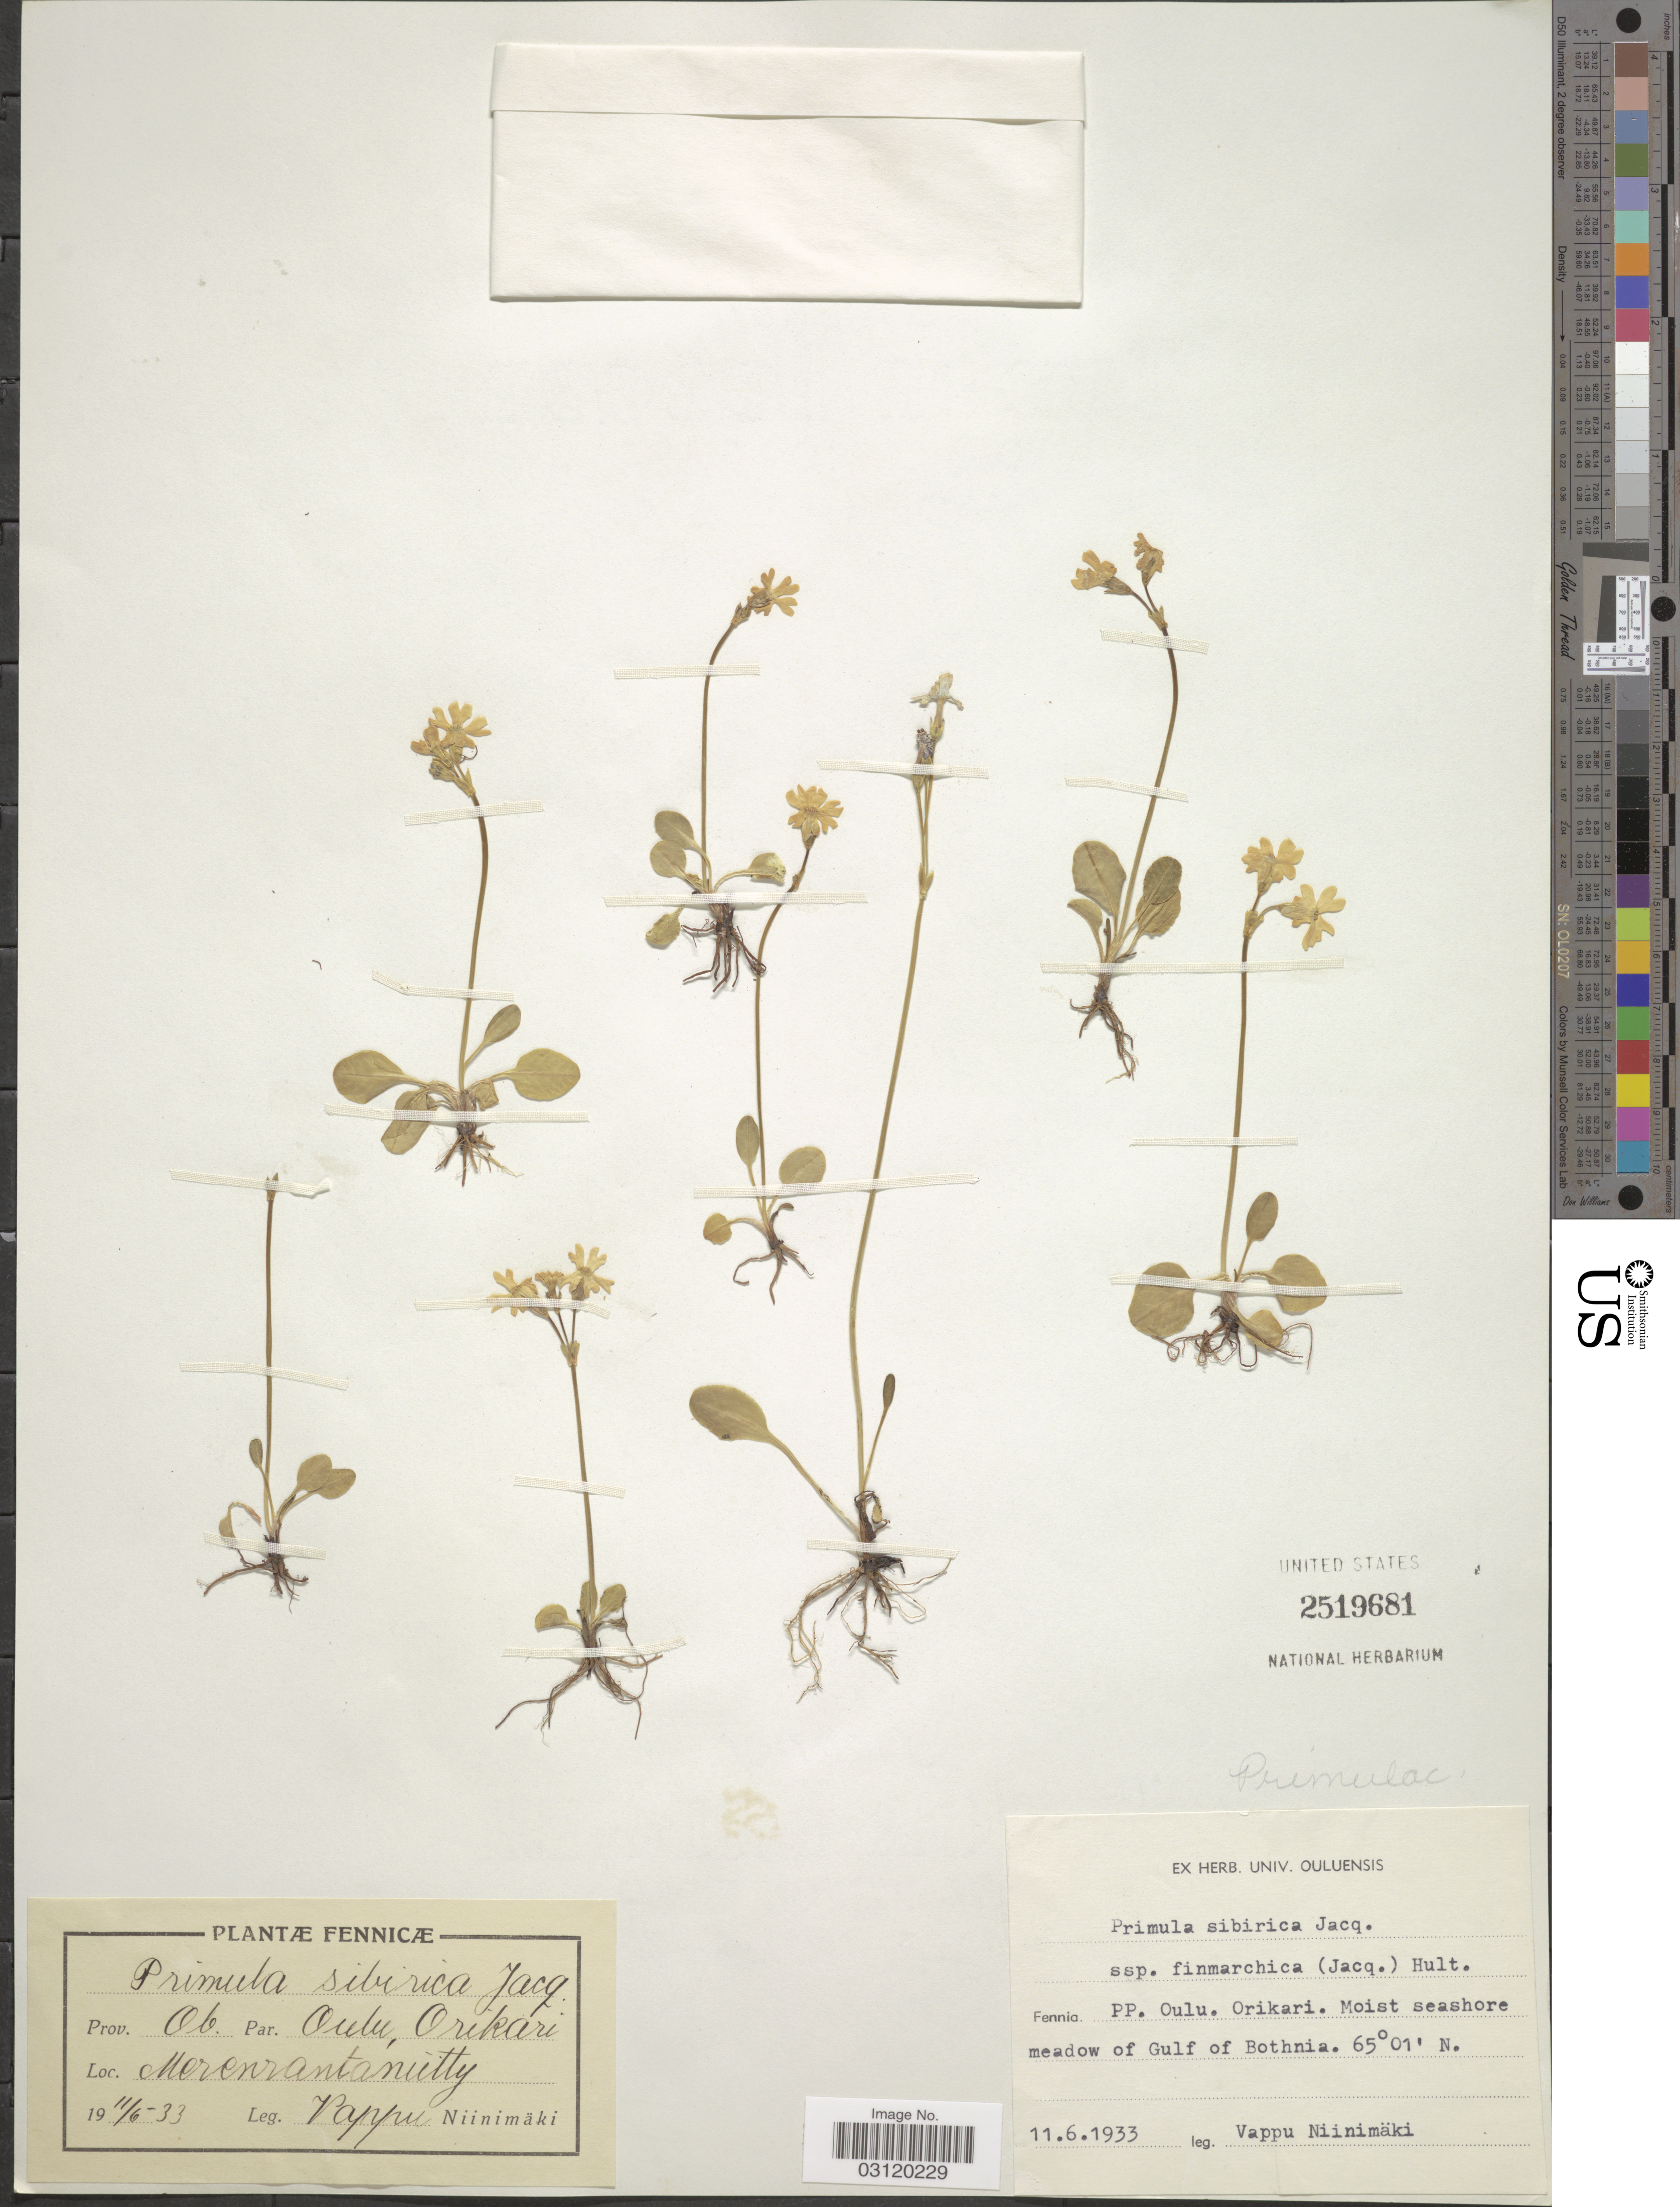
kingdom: Plantae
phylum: Tracheophyta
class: Magnoliopsida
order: Ericales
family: Primulaceae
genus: Primula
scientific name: Primula sibirica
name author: Wulfen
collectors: V. Niinimäki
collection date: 1933-06-11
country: Finland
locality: Fennia, PP, Oulu, Orikari, Moist seashore meadow of Gulf of Bothnia, Merenrantanutty.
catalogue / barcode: US 2519681